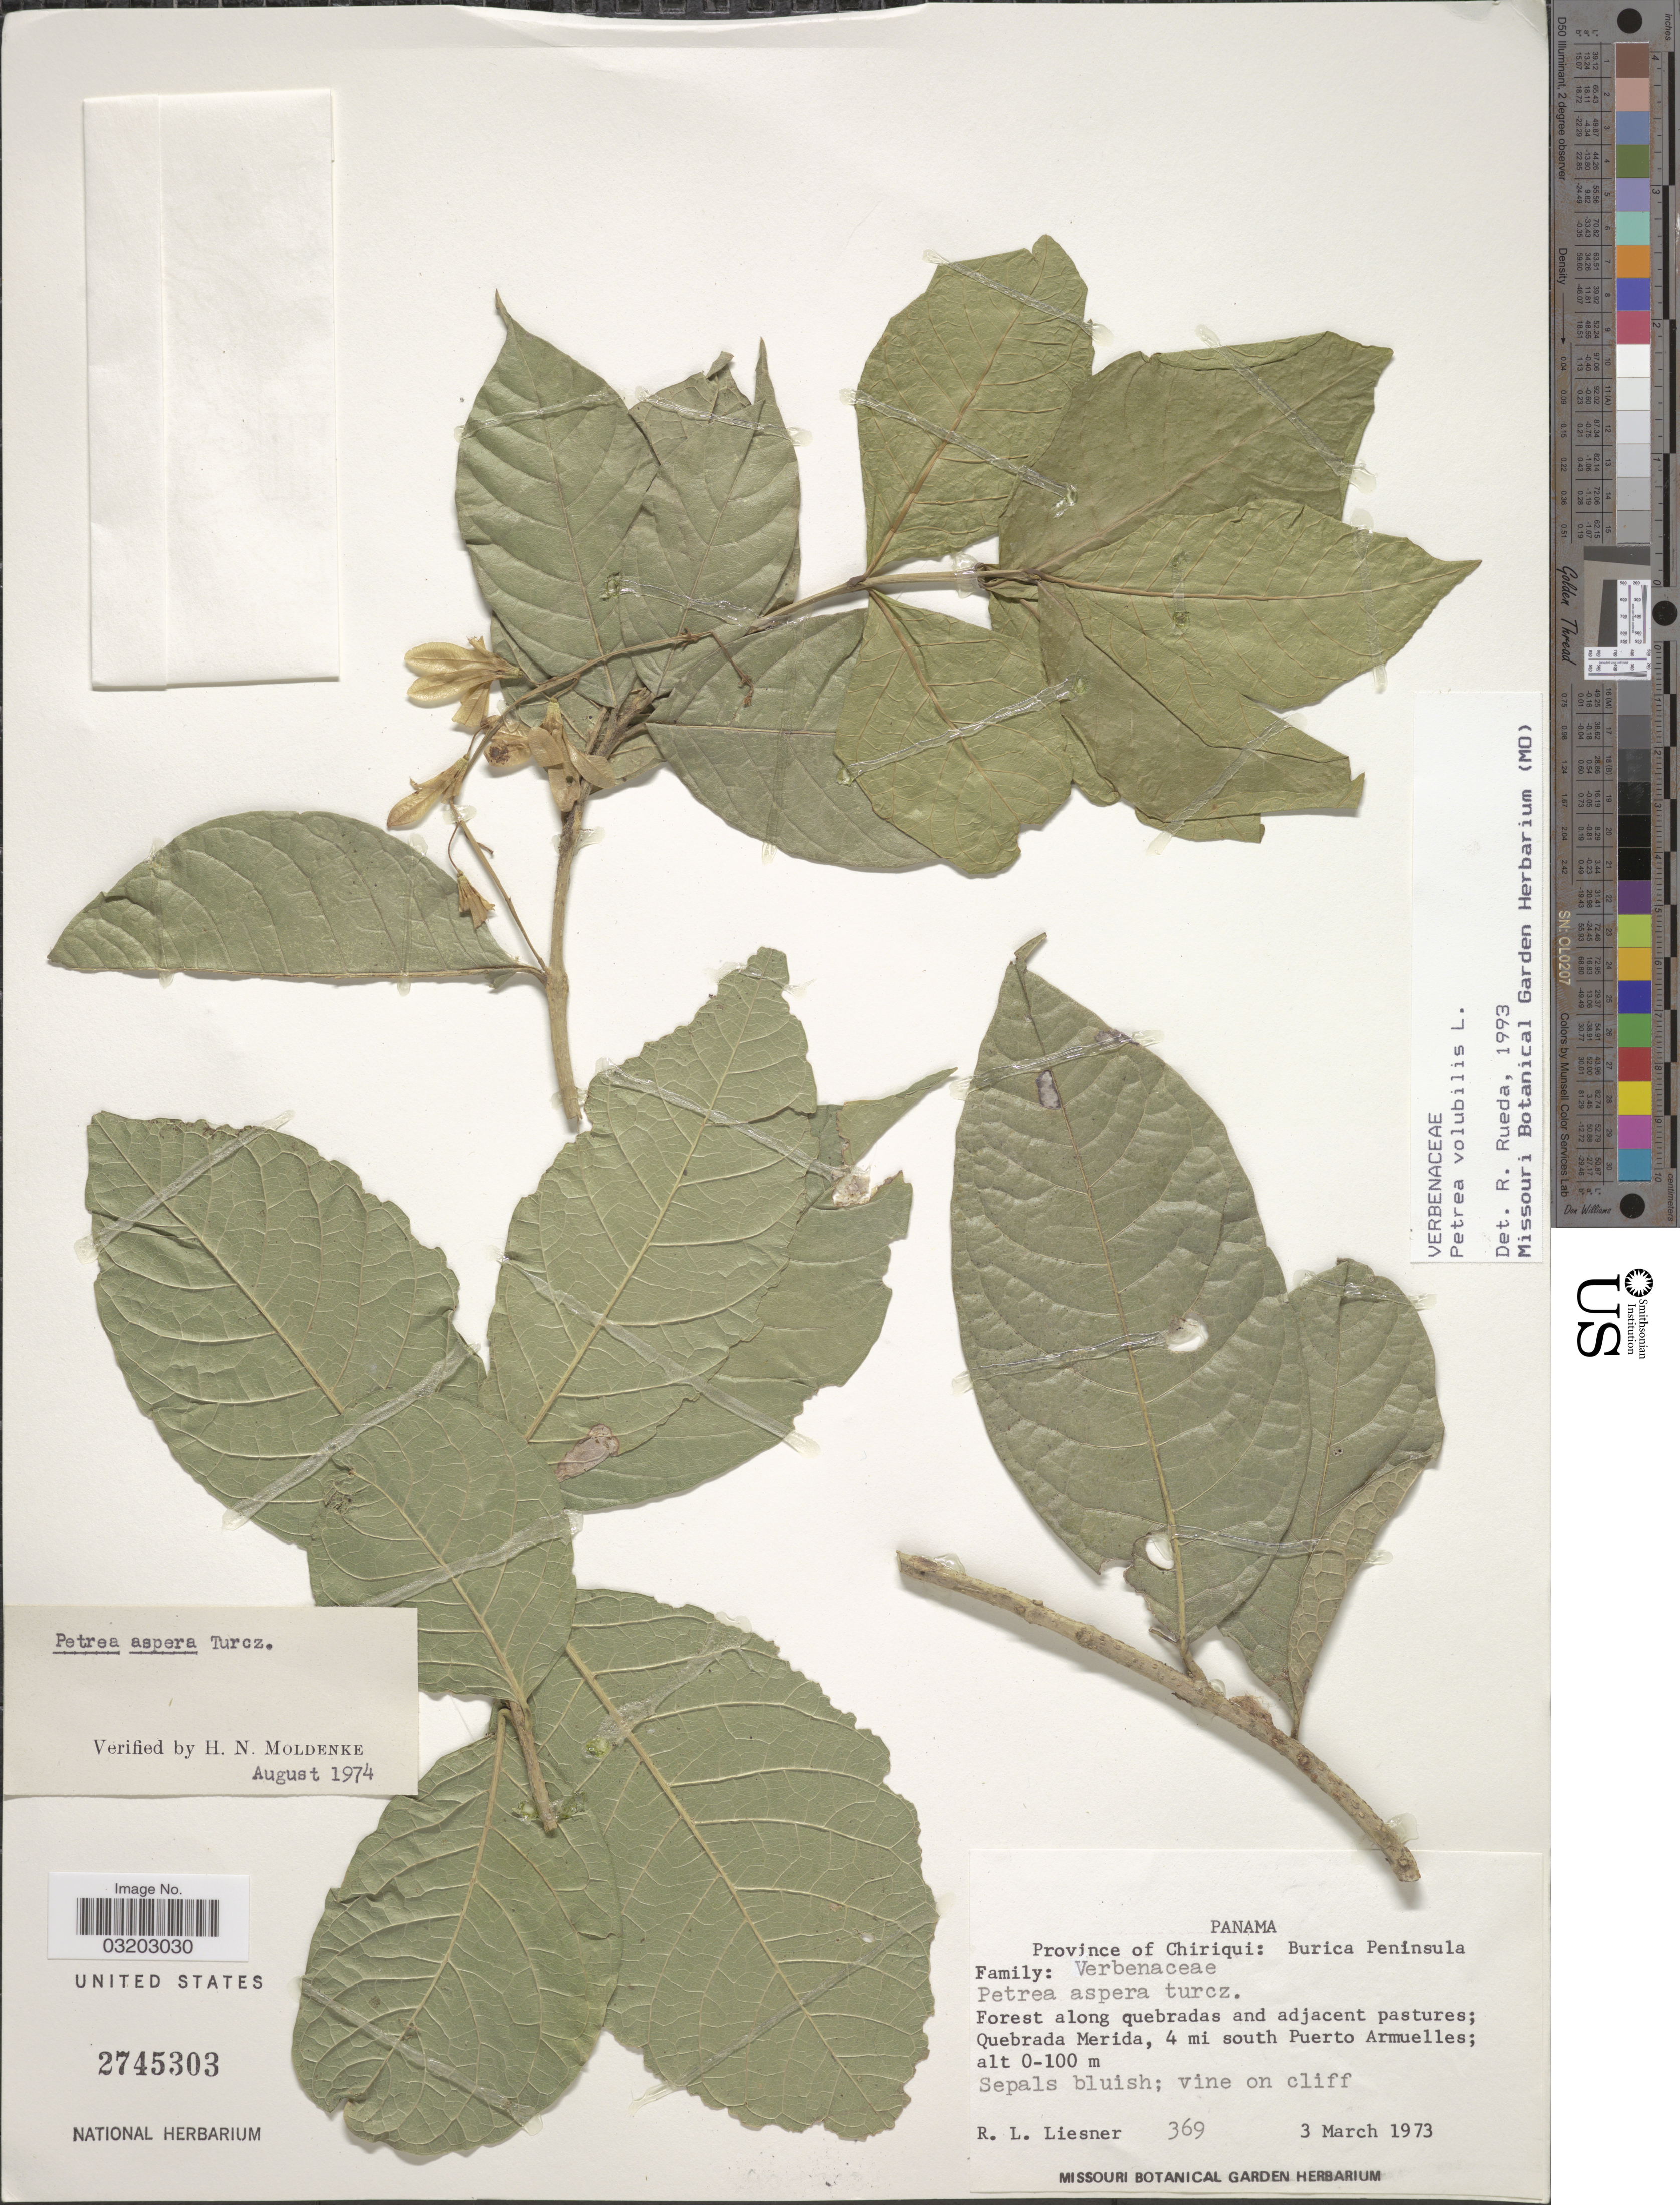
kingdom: Plantae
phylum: Tracheophyta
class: Magnoliopsida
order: Lamiales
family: Verbenaceae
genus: Petrea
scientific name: Petrea volubilis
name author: L.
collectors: R. L. Liesner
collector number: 369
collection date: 1973-03-03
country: Panama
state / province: Chiriqui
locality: Burica Peninsula, Forest along quebradas and adjacent pastures; Quebrada Merida, 4 mi south Puerto Armuelles.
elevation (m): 0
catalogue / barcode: US 2745303